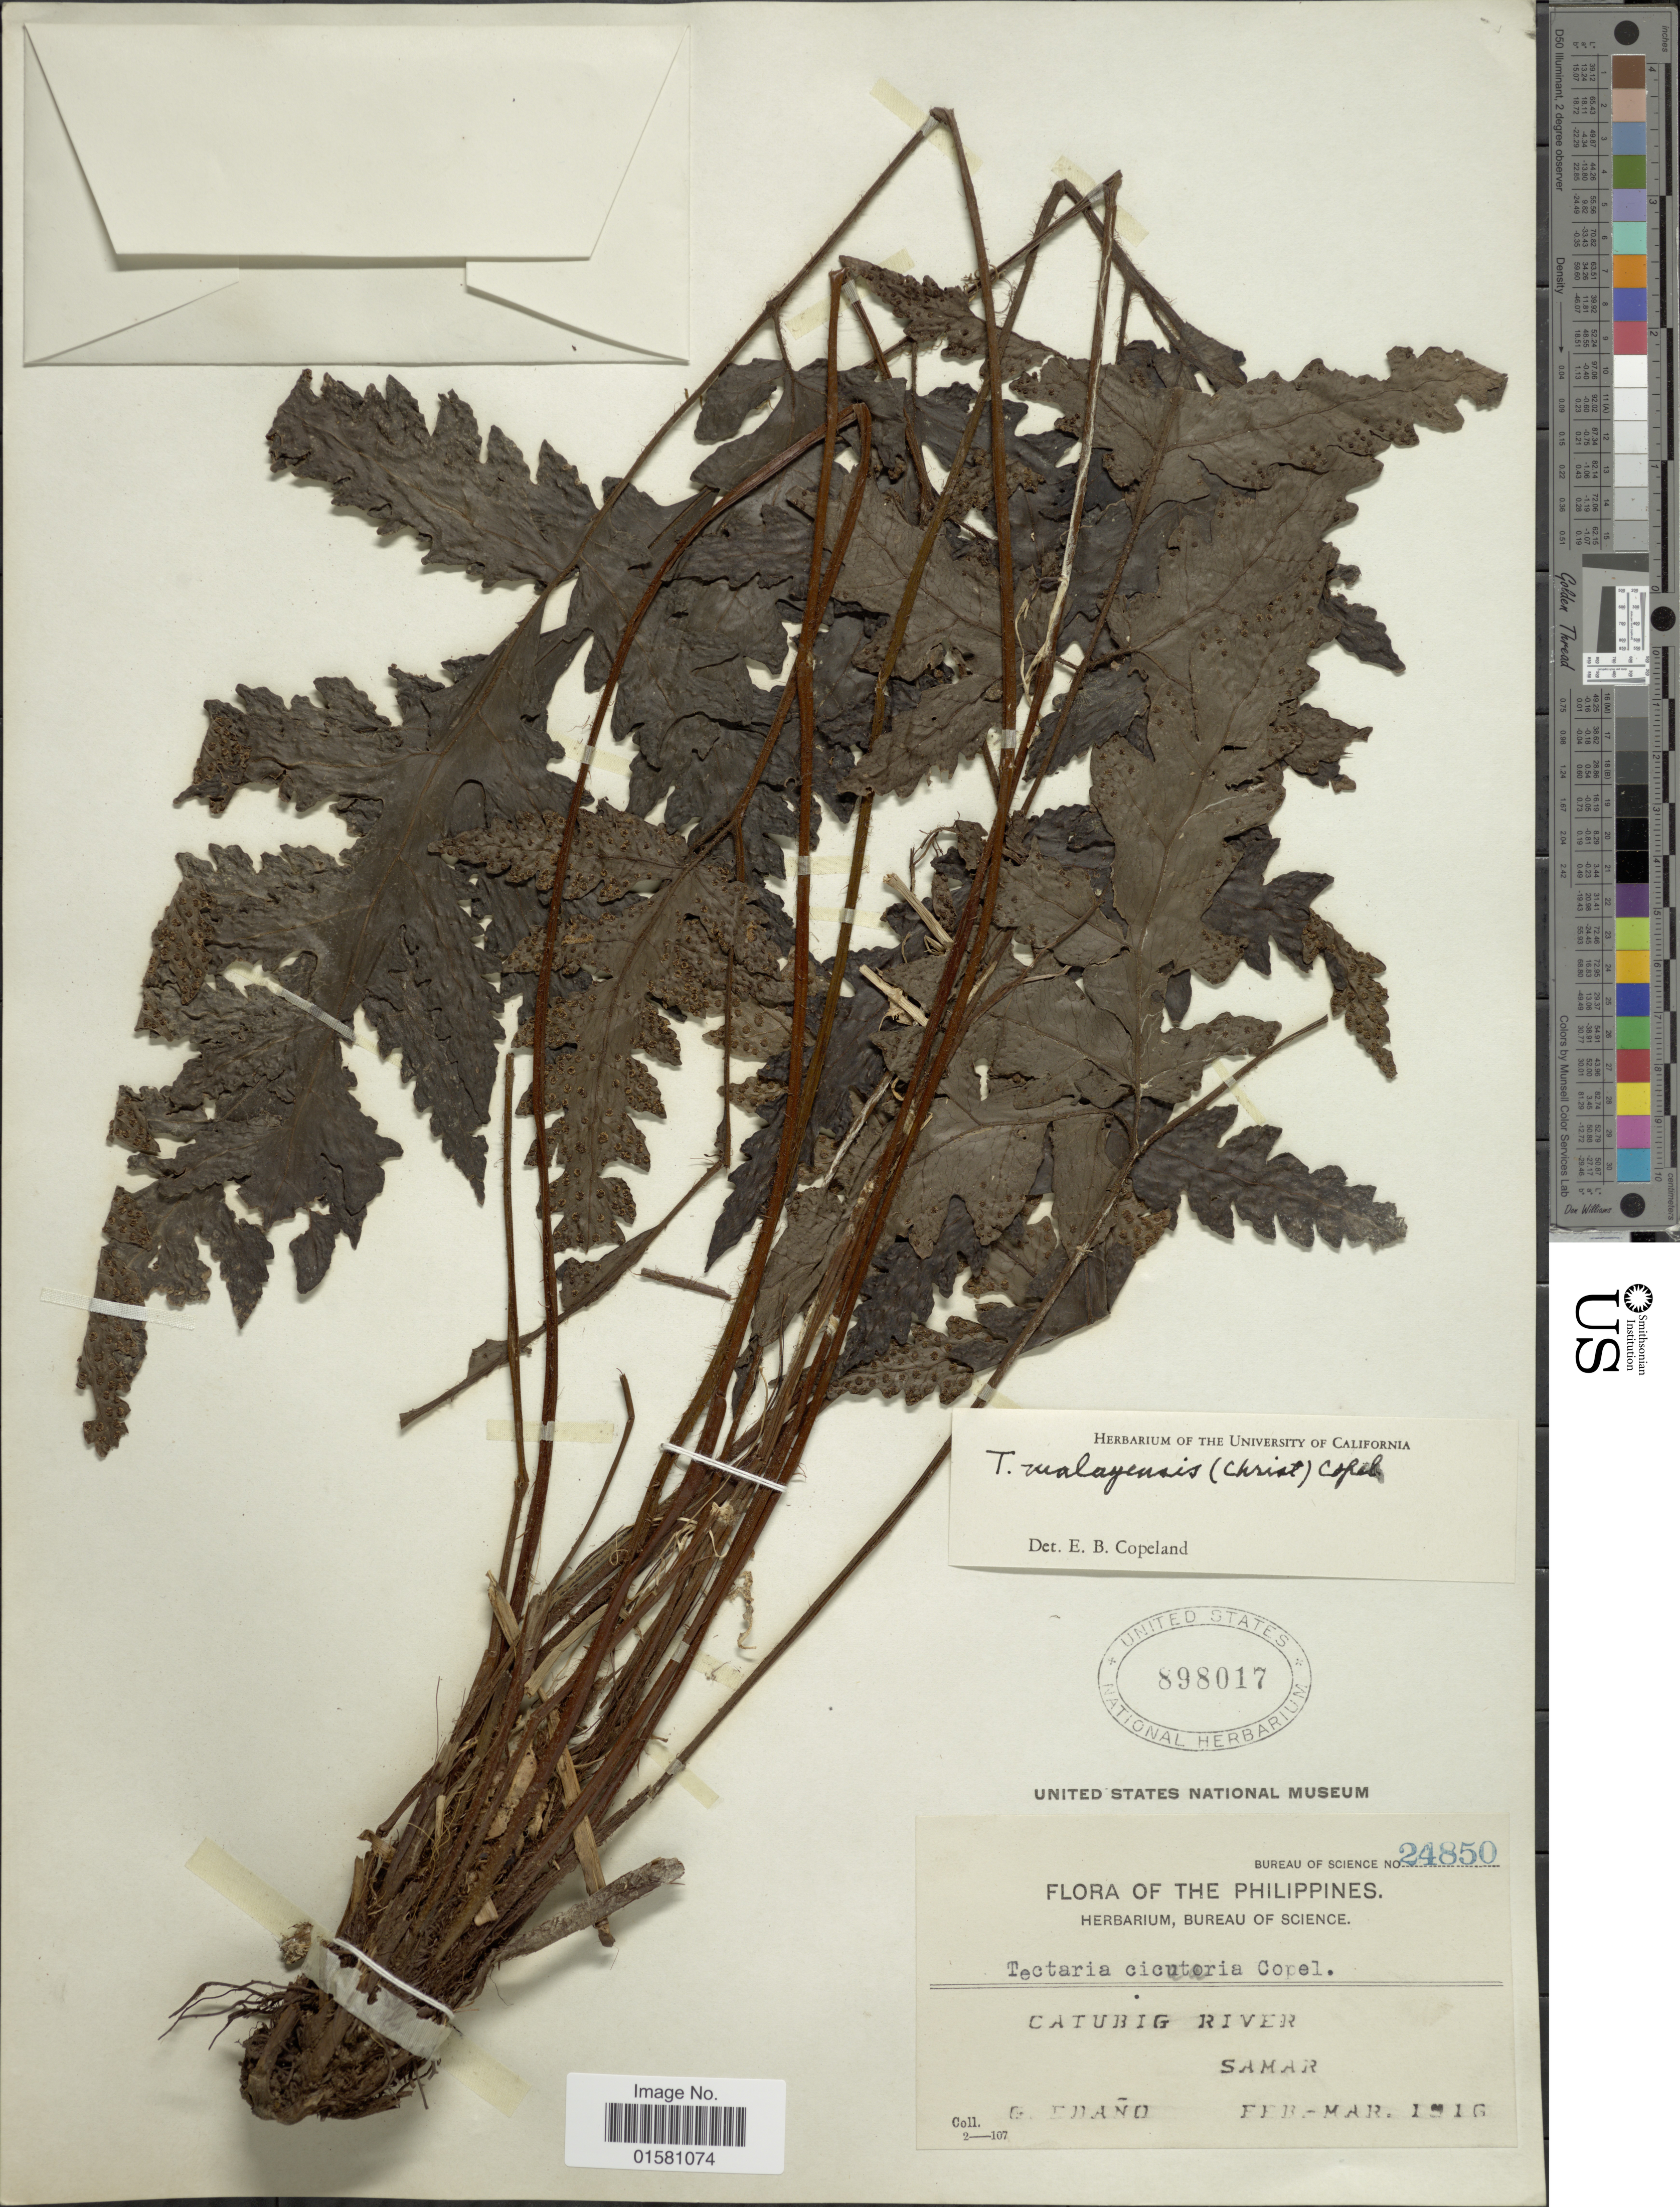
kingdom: Plantae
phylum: Tracheophyta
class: Polypodiopsida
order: Polypodiales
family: Tectariaceae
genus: Tectaria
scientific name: Tectaria griffithii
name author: (Baker) C. Chr.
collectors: G. Edaño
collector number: Bureau of Science 24850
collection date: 1916-02/1916-03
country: Philippines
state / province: Eastern Visayas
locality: Catubig River, Samar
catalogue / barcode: US 898017